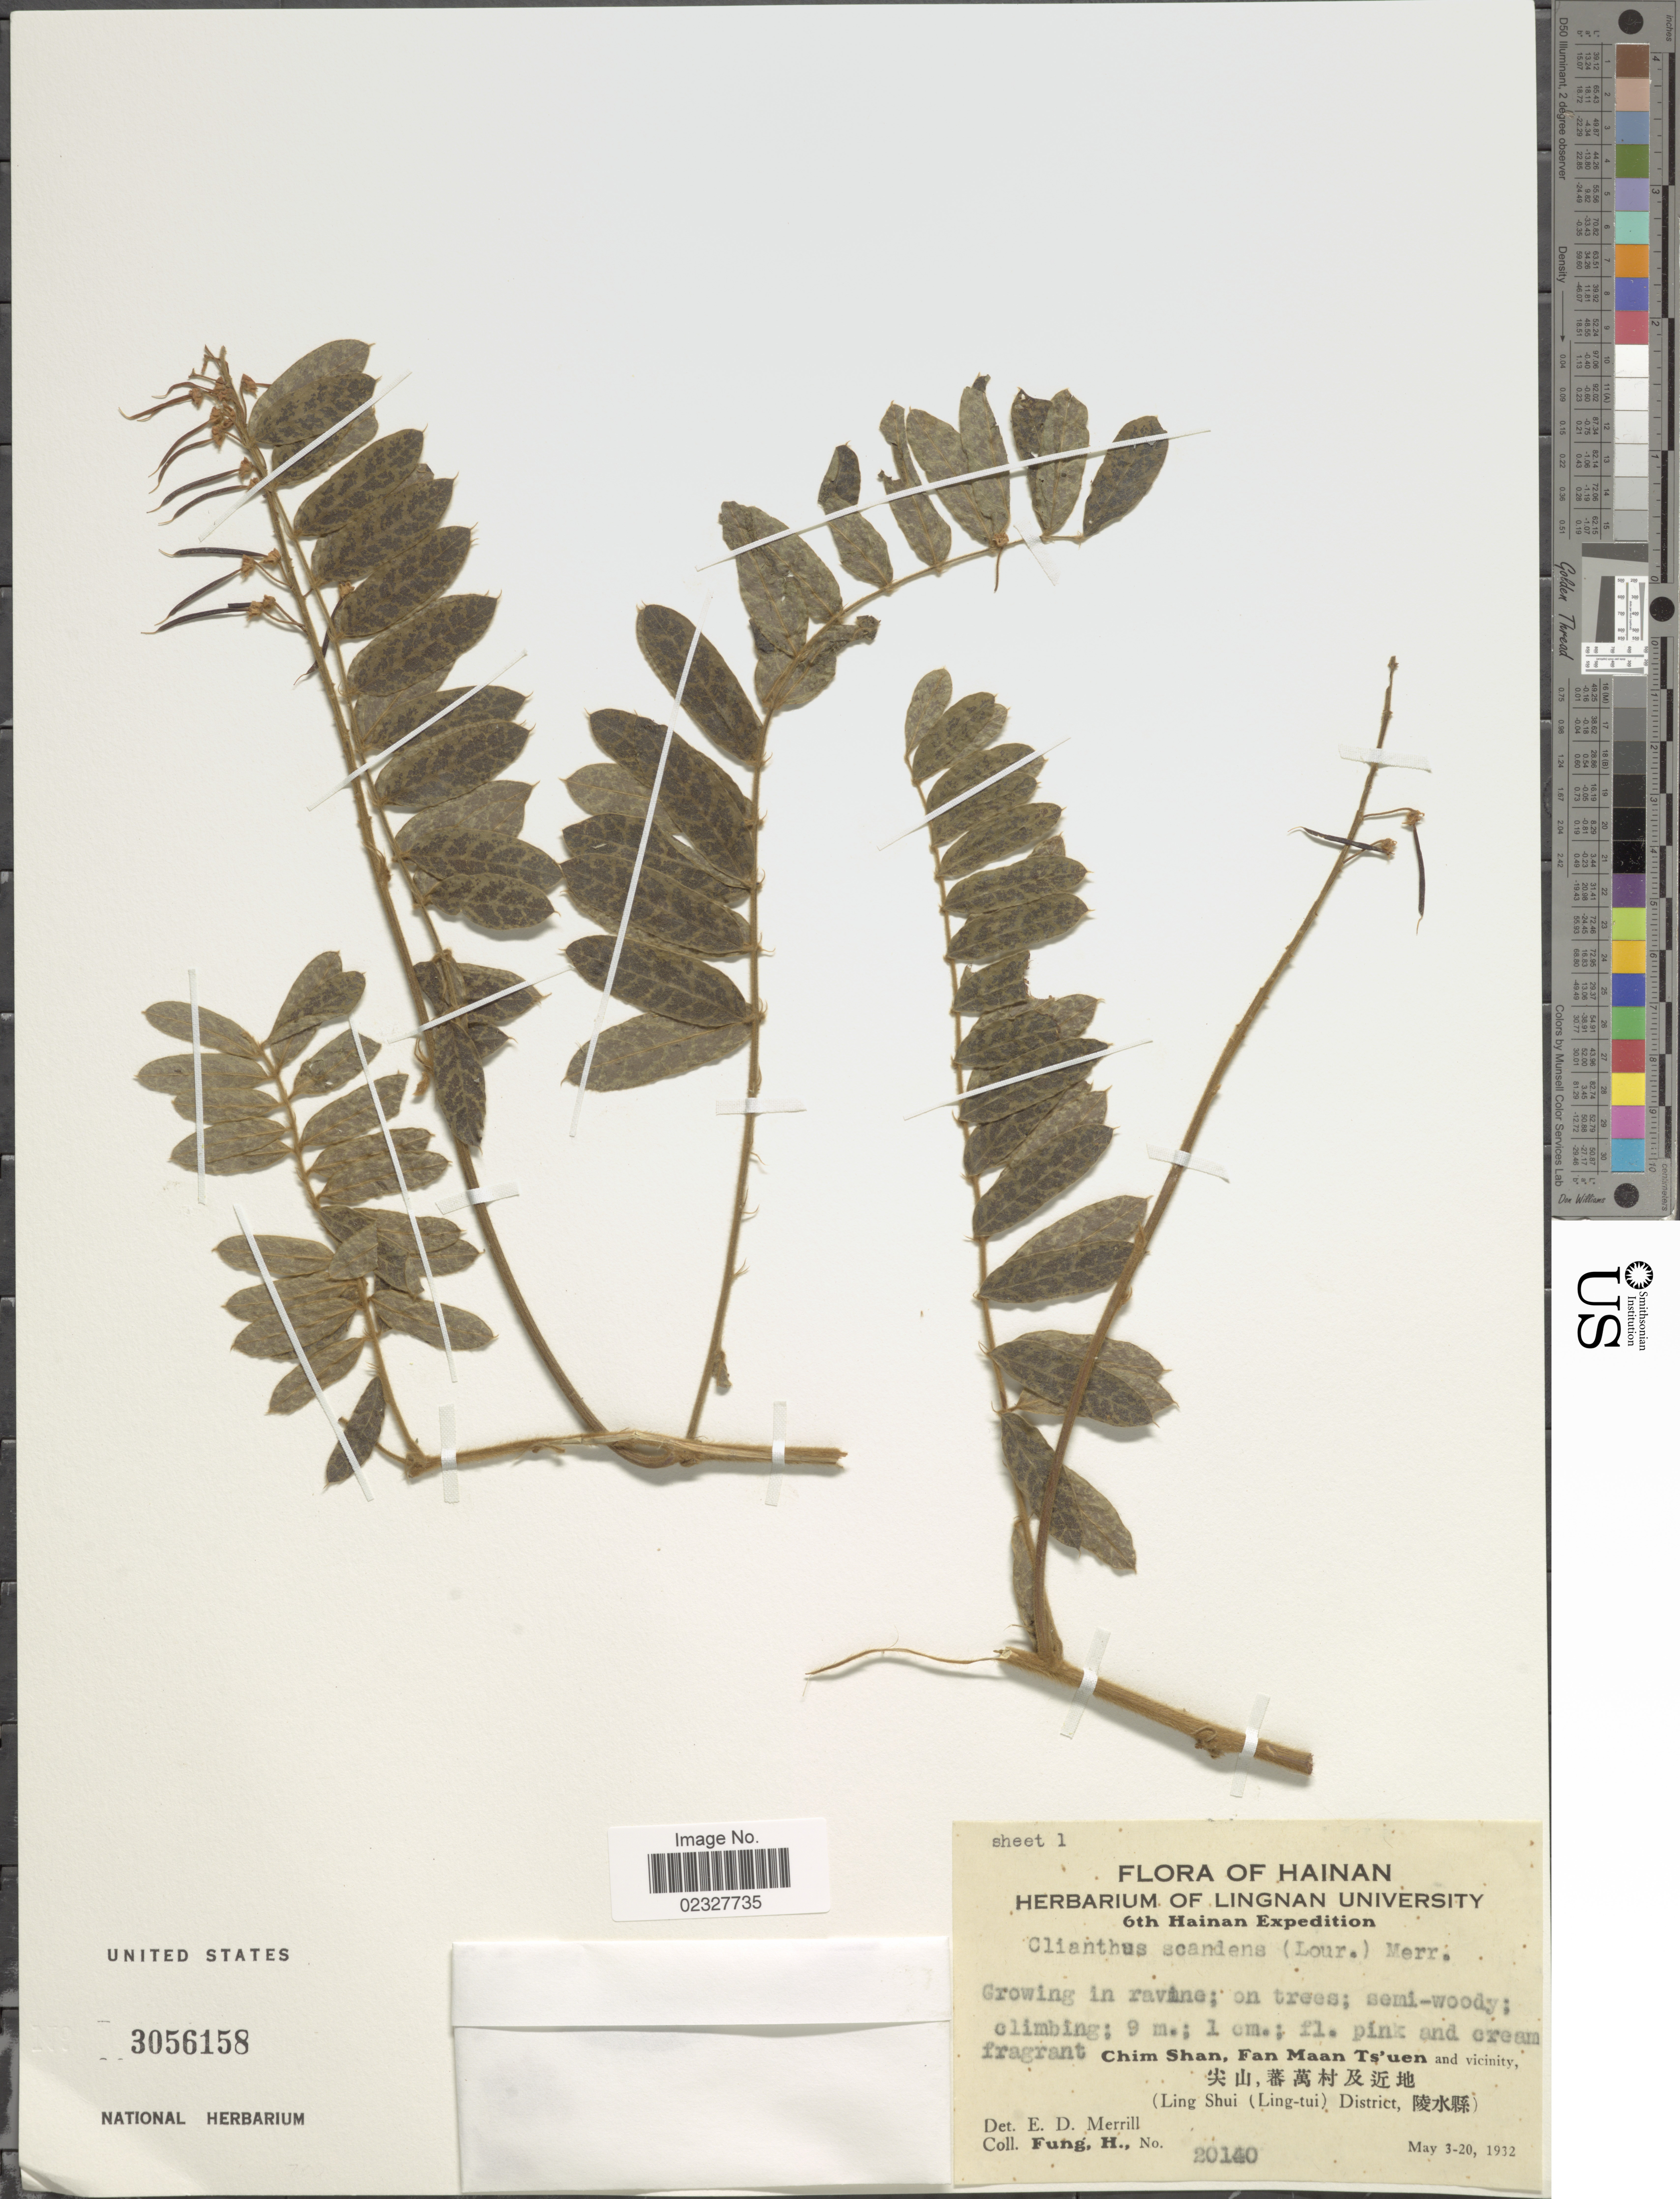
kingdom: Plantae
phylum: Tracheophyta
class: Magnoliopsida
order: Fabales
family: Fabaceae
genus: Clianthus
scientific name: Clianthus scandens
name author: (Lour.) Merr.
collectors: H. Fung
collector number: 20140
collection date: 1932-05-03/1932-05-20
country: China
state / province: Hainan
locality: Chim Shan , Fan Maan Ts'uen and vicinity (Ling Shui (Ling-tui ) District)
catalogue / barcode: US 3056158